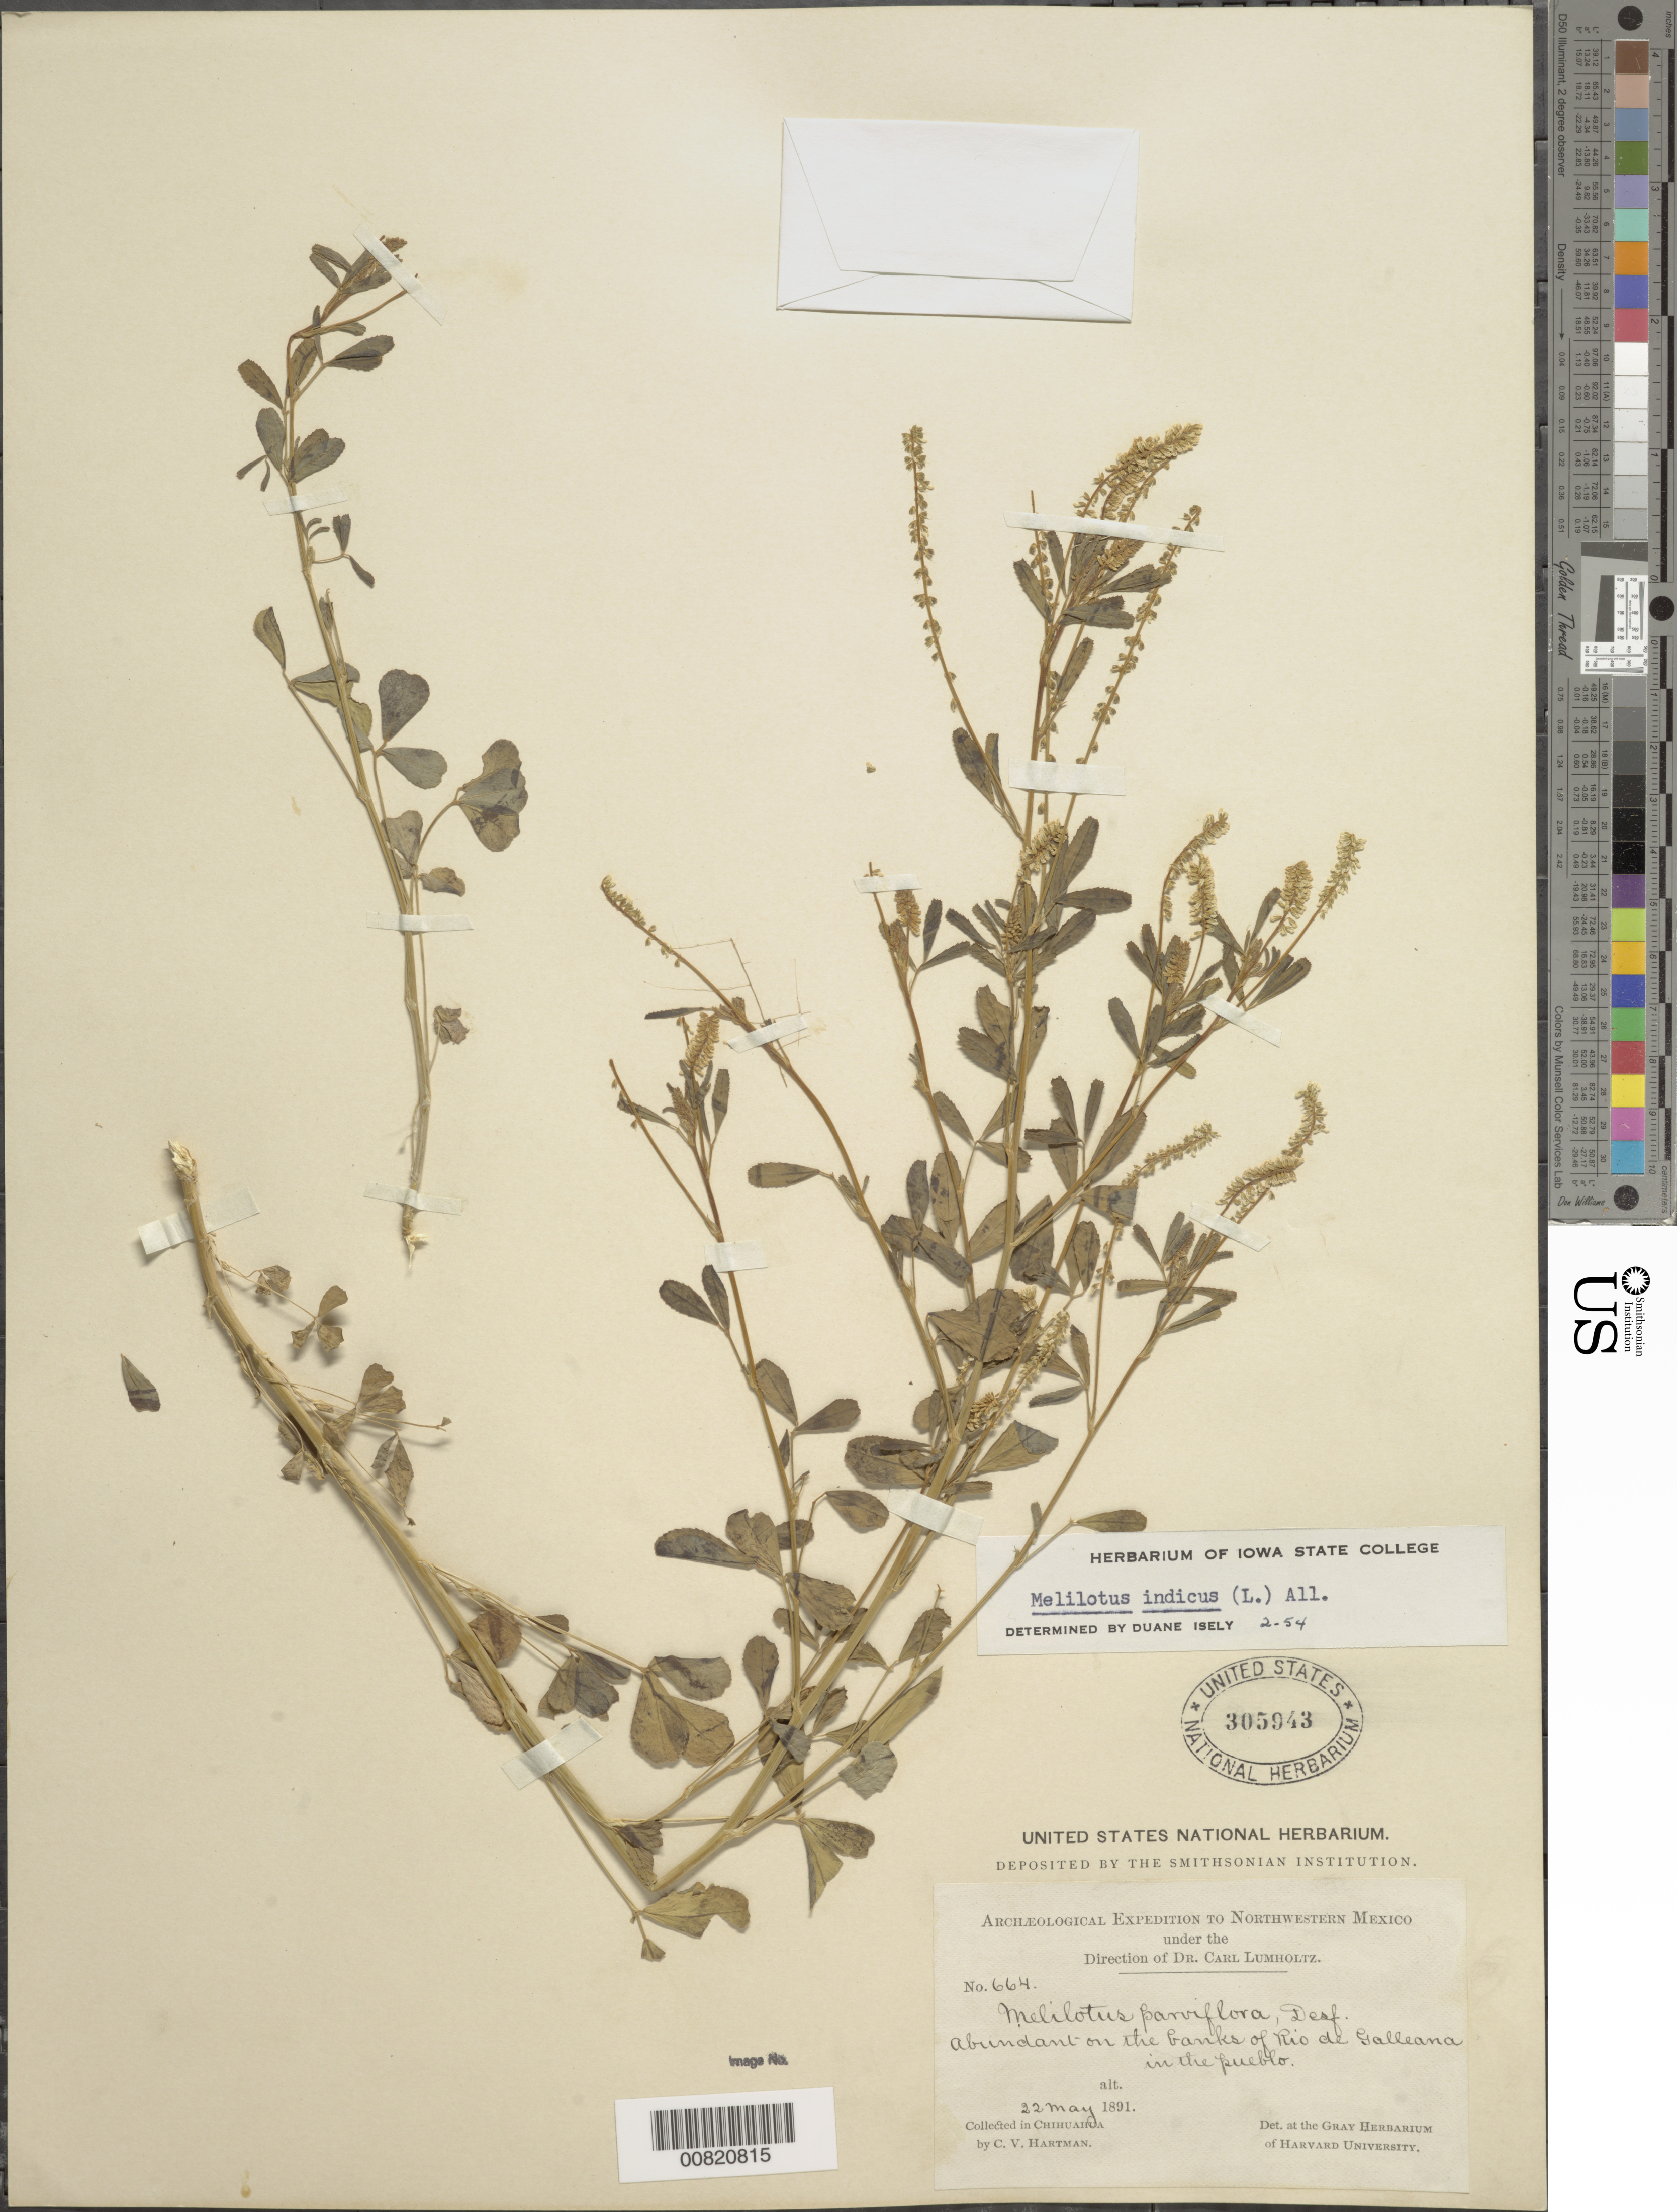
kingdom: Plantae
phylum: Tracheophyta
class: Magnoliopsida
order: Fabales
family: Fabaceae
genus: Melilotus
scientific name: Melilotus indicus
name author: (L.) All.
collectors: C. V. Hartman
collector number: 664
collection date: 1891-05-22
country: Mexico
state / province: Chihuahua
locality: Nirthwestern Mexico, Abundant on the banks of Rio de Galleana in the pueblo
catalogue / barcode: US 305943